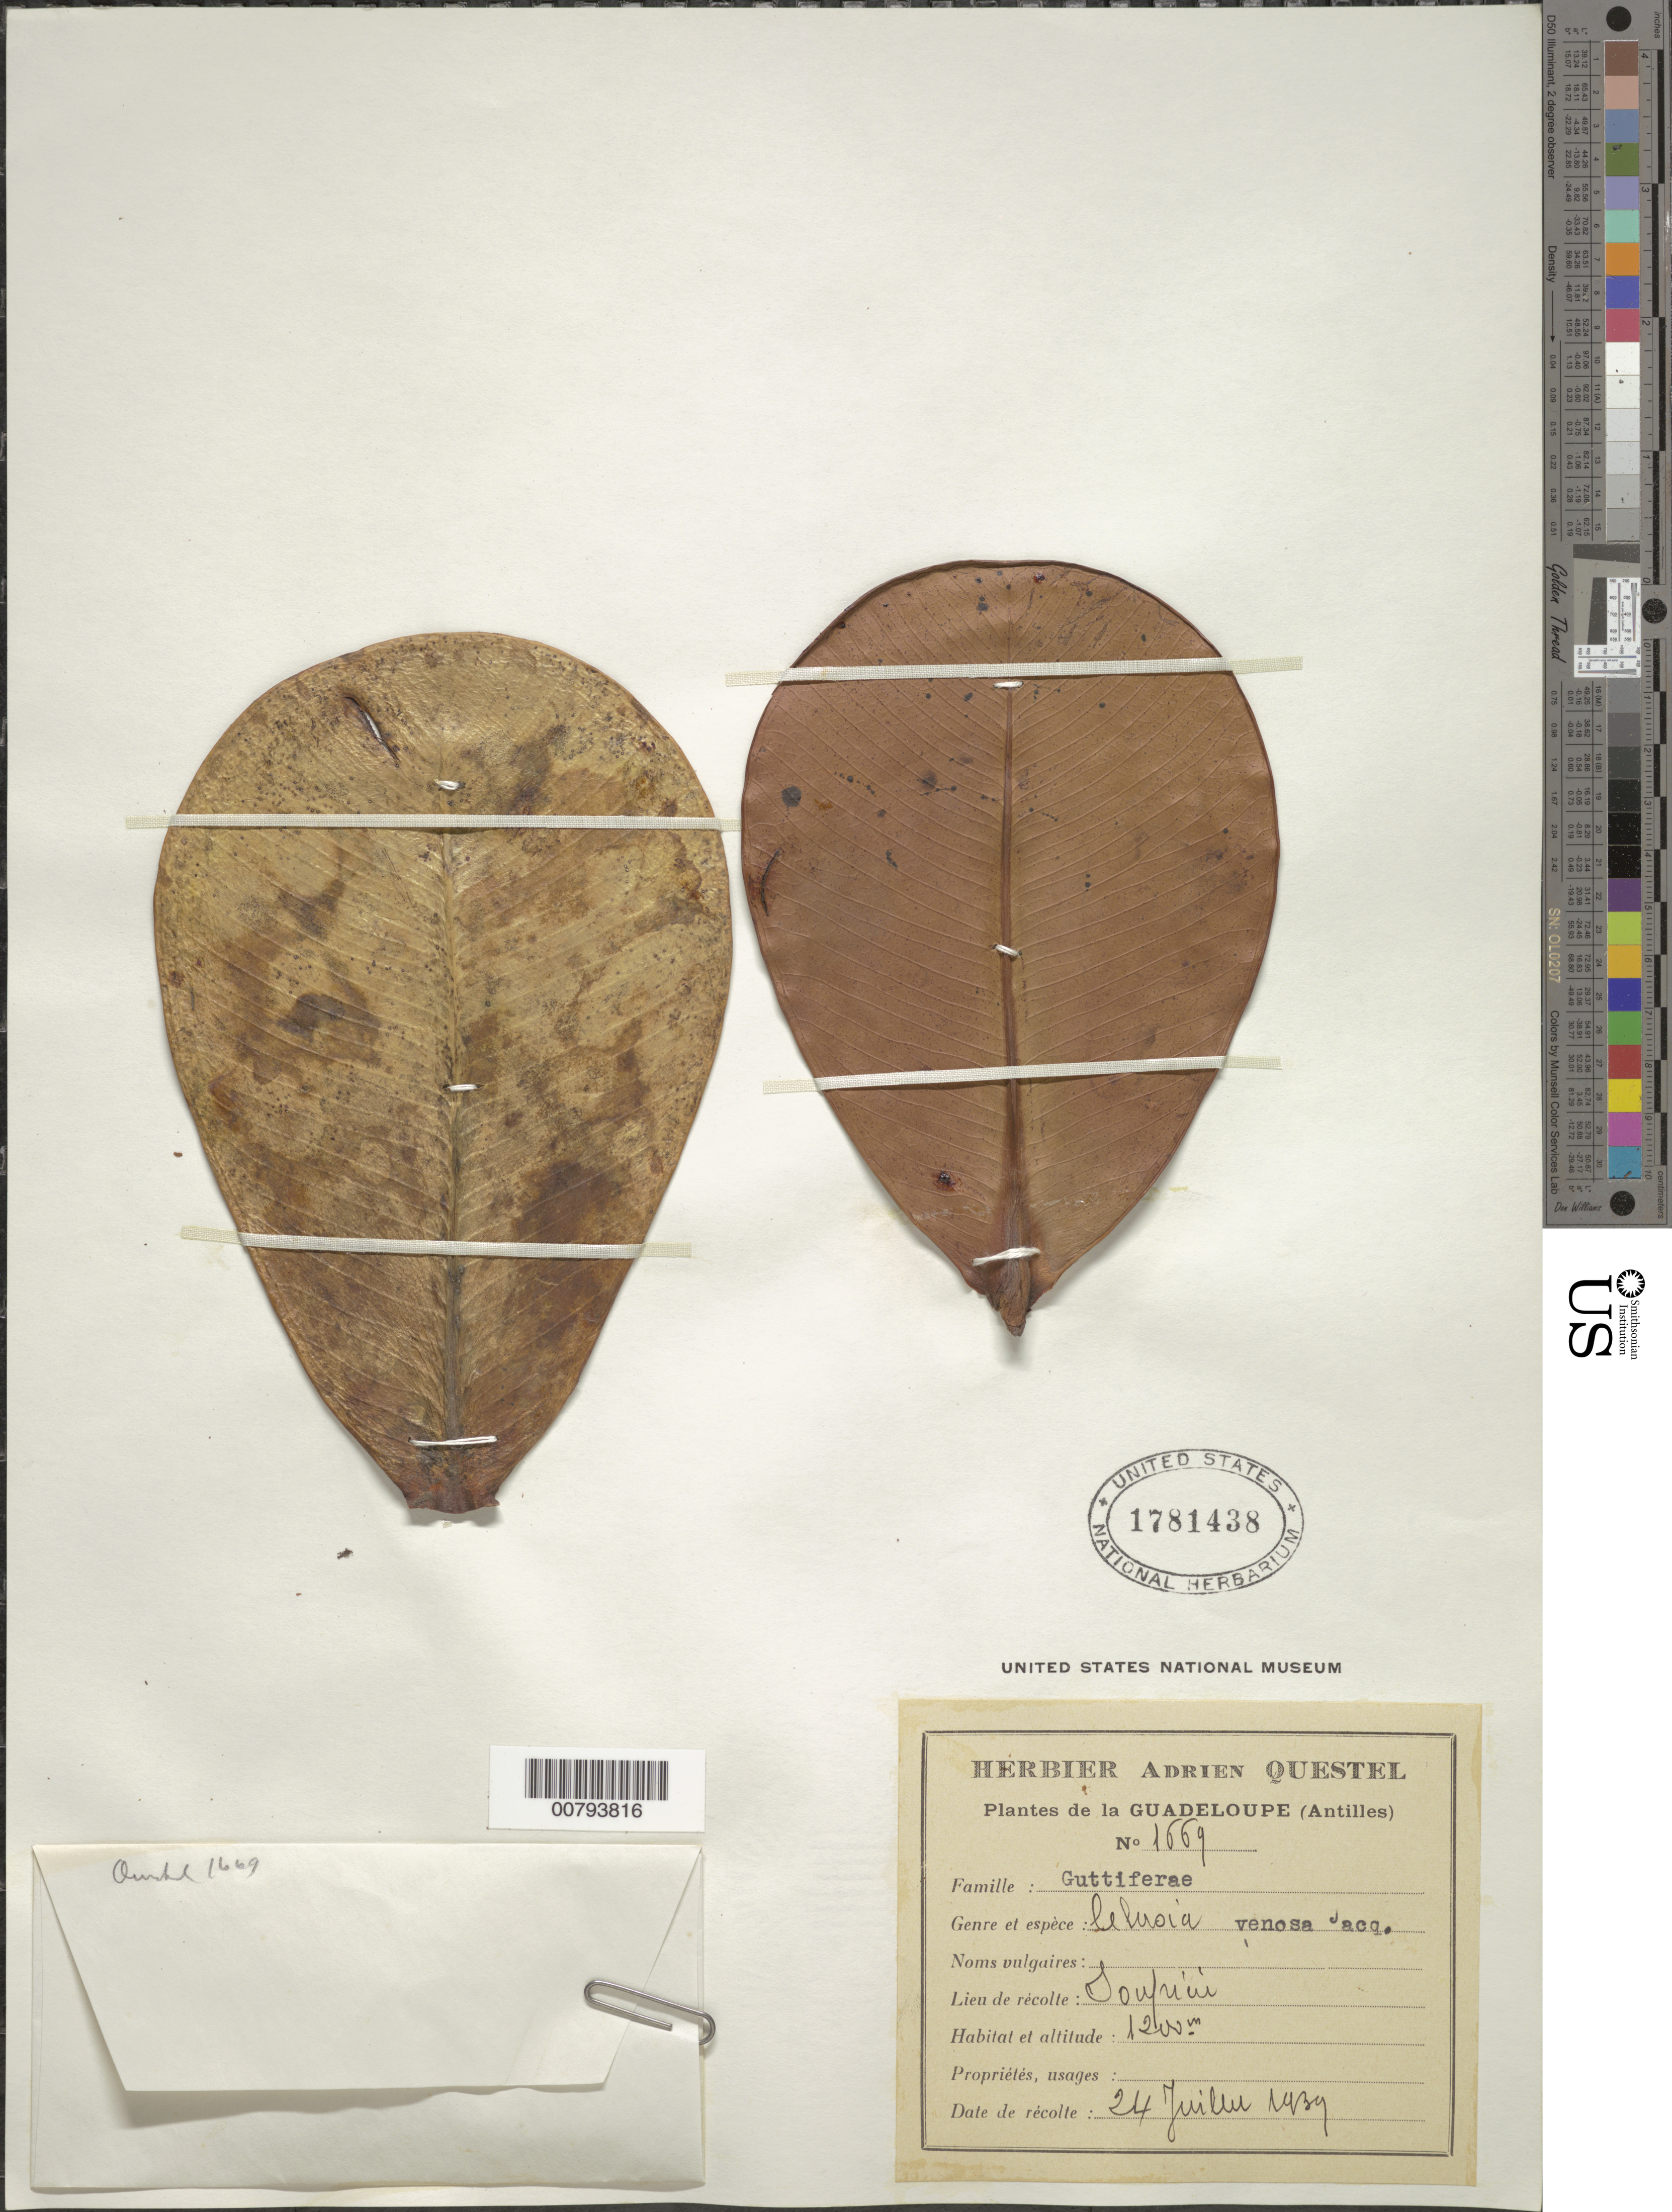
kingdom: Plantae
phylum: Tracheophyta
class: Magnoliopsida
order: Malpighiales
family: Clusiaceae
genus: Clusia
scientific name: Clusia mangle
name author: Rich. ex Planch. & Triana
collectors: A. Questel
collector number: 1669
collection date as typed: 24 Jul 1939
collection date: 1939-07-24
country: Guadeloupe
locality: Soufrierè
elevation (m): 1200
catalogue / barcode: US 1781438